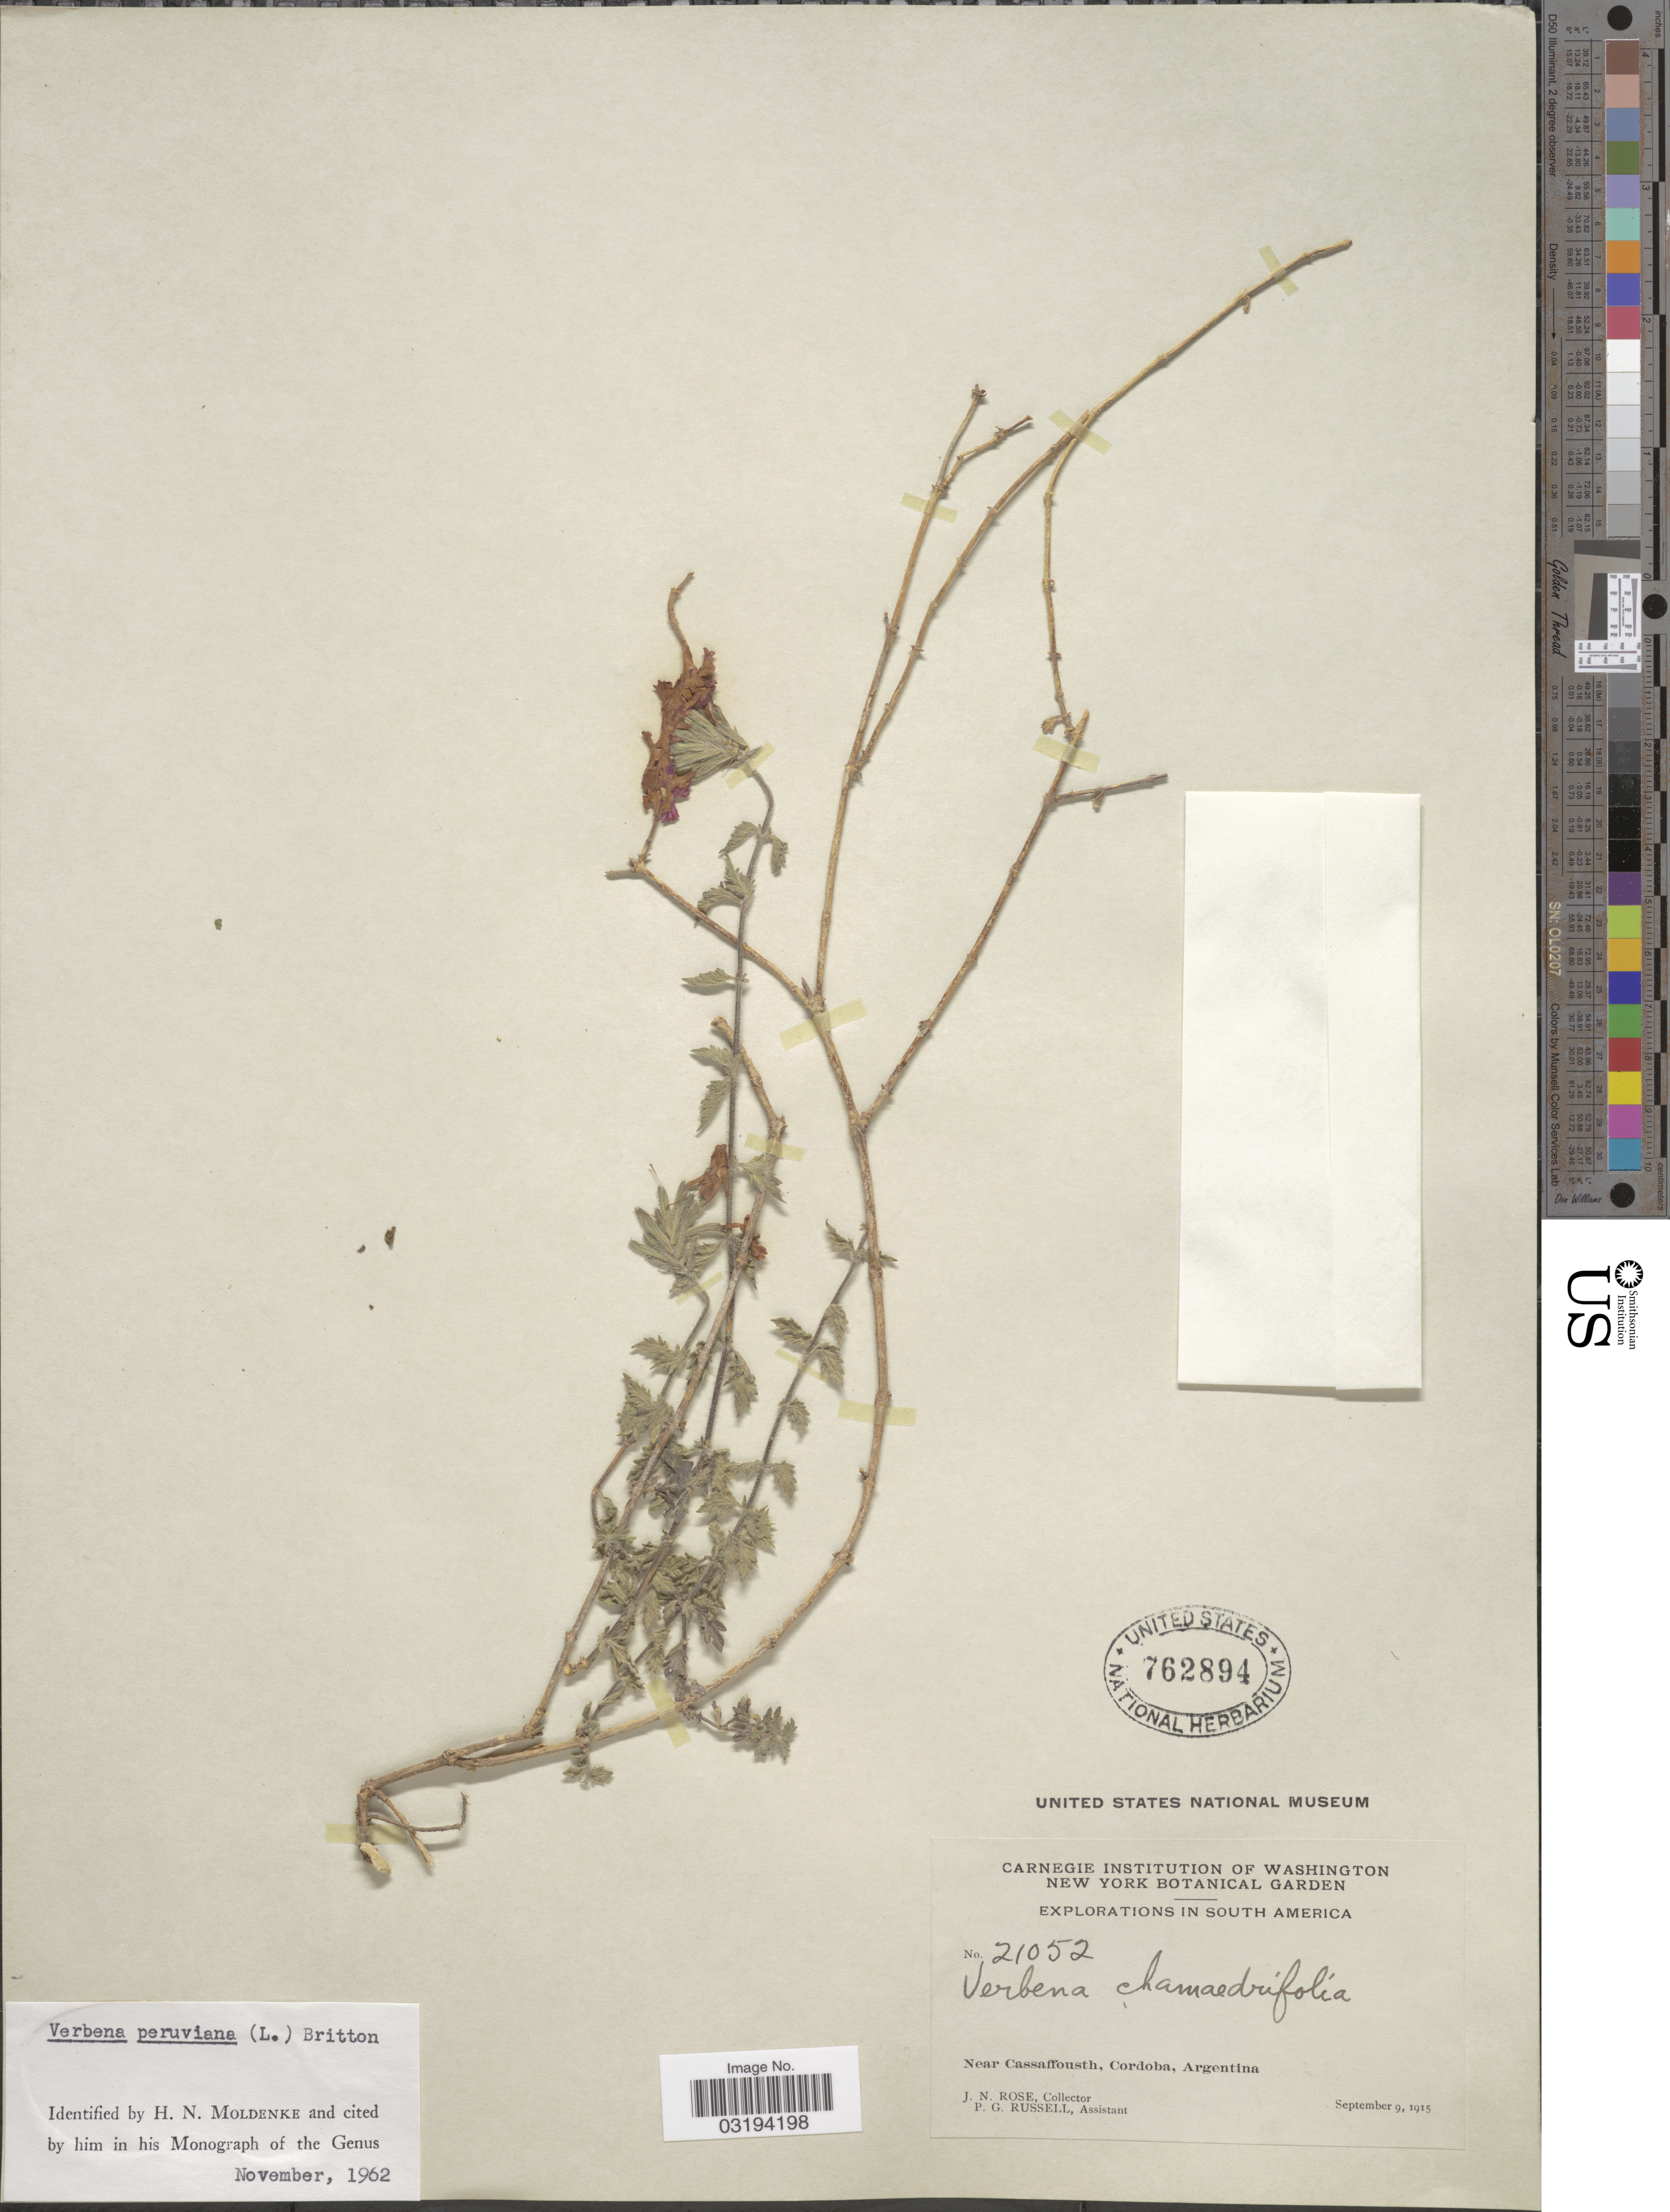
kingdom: Plantae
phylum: Tracheophyta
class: Magnoliopsida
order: Lamiales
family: Verbenaceae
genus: Verbena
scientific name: Verbena peruviana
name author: (L.) Britton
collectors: J. N. Rose & P. G. Russell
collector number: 21052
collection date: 1915-09-09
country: Argentina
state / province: Cordoba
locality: Near Cassaffousth.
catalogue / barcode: US 762894